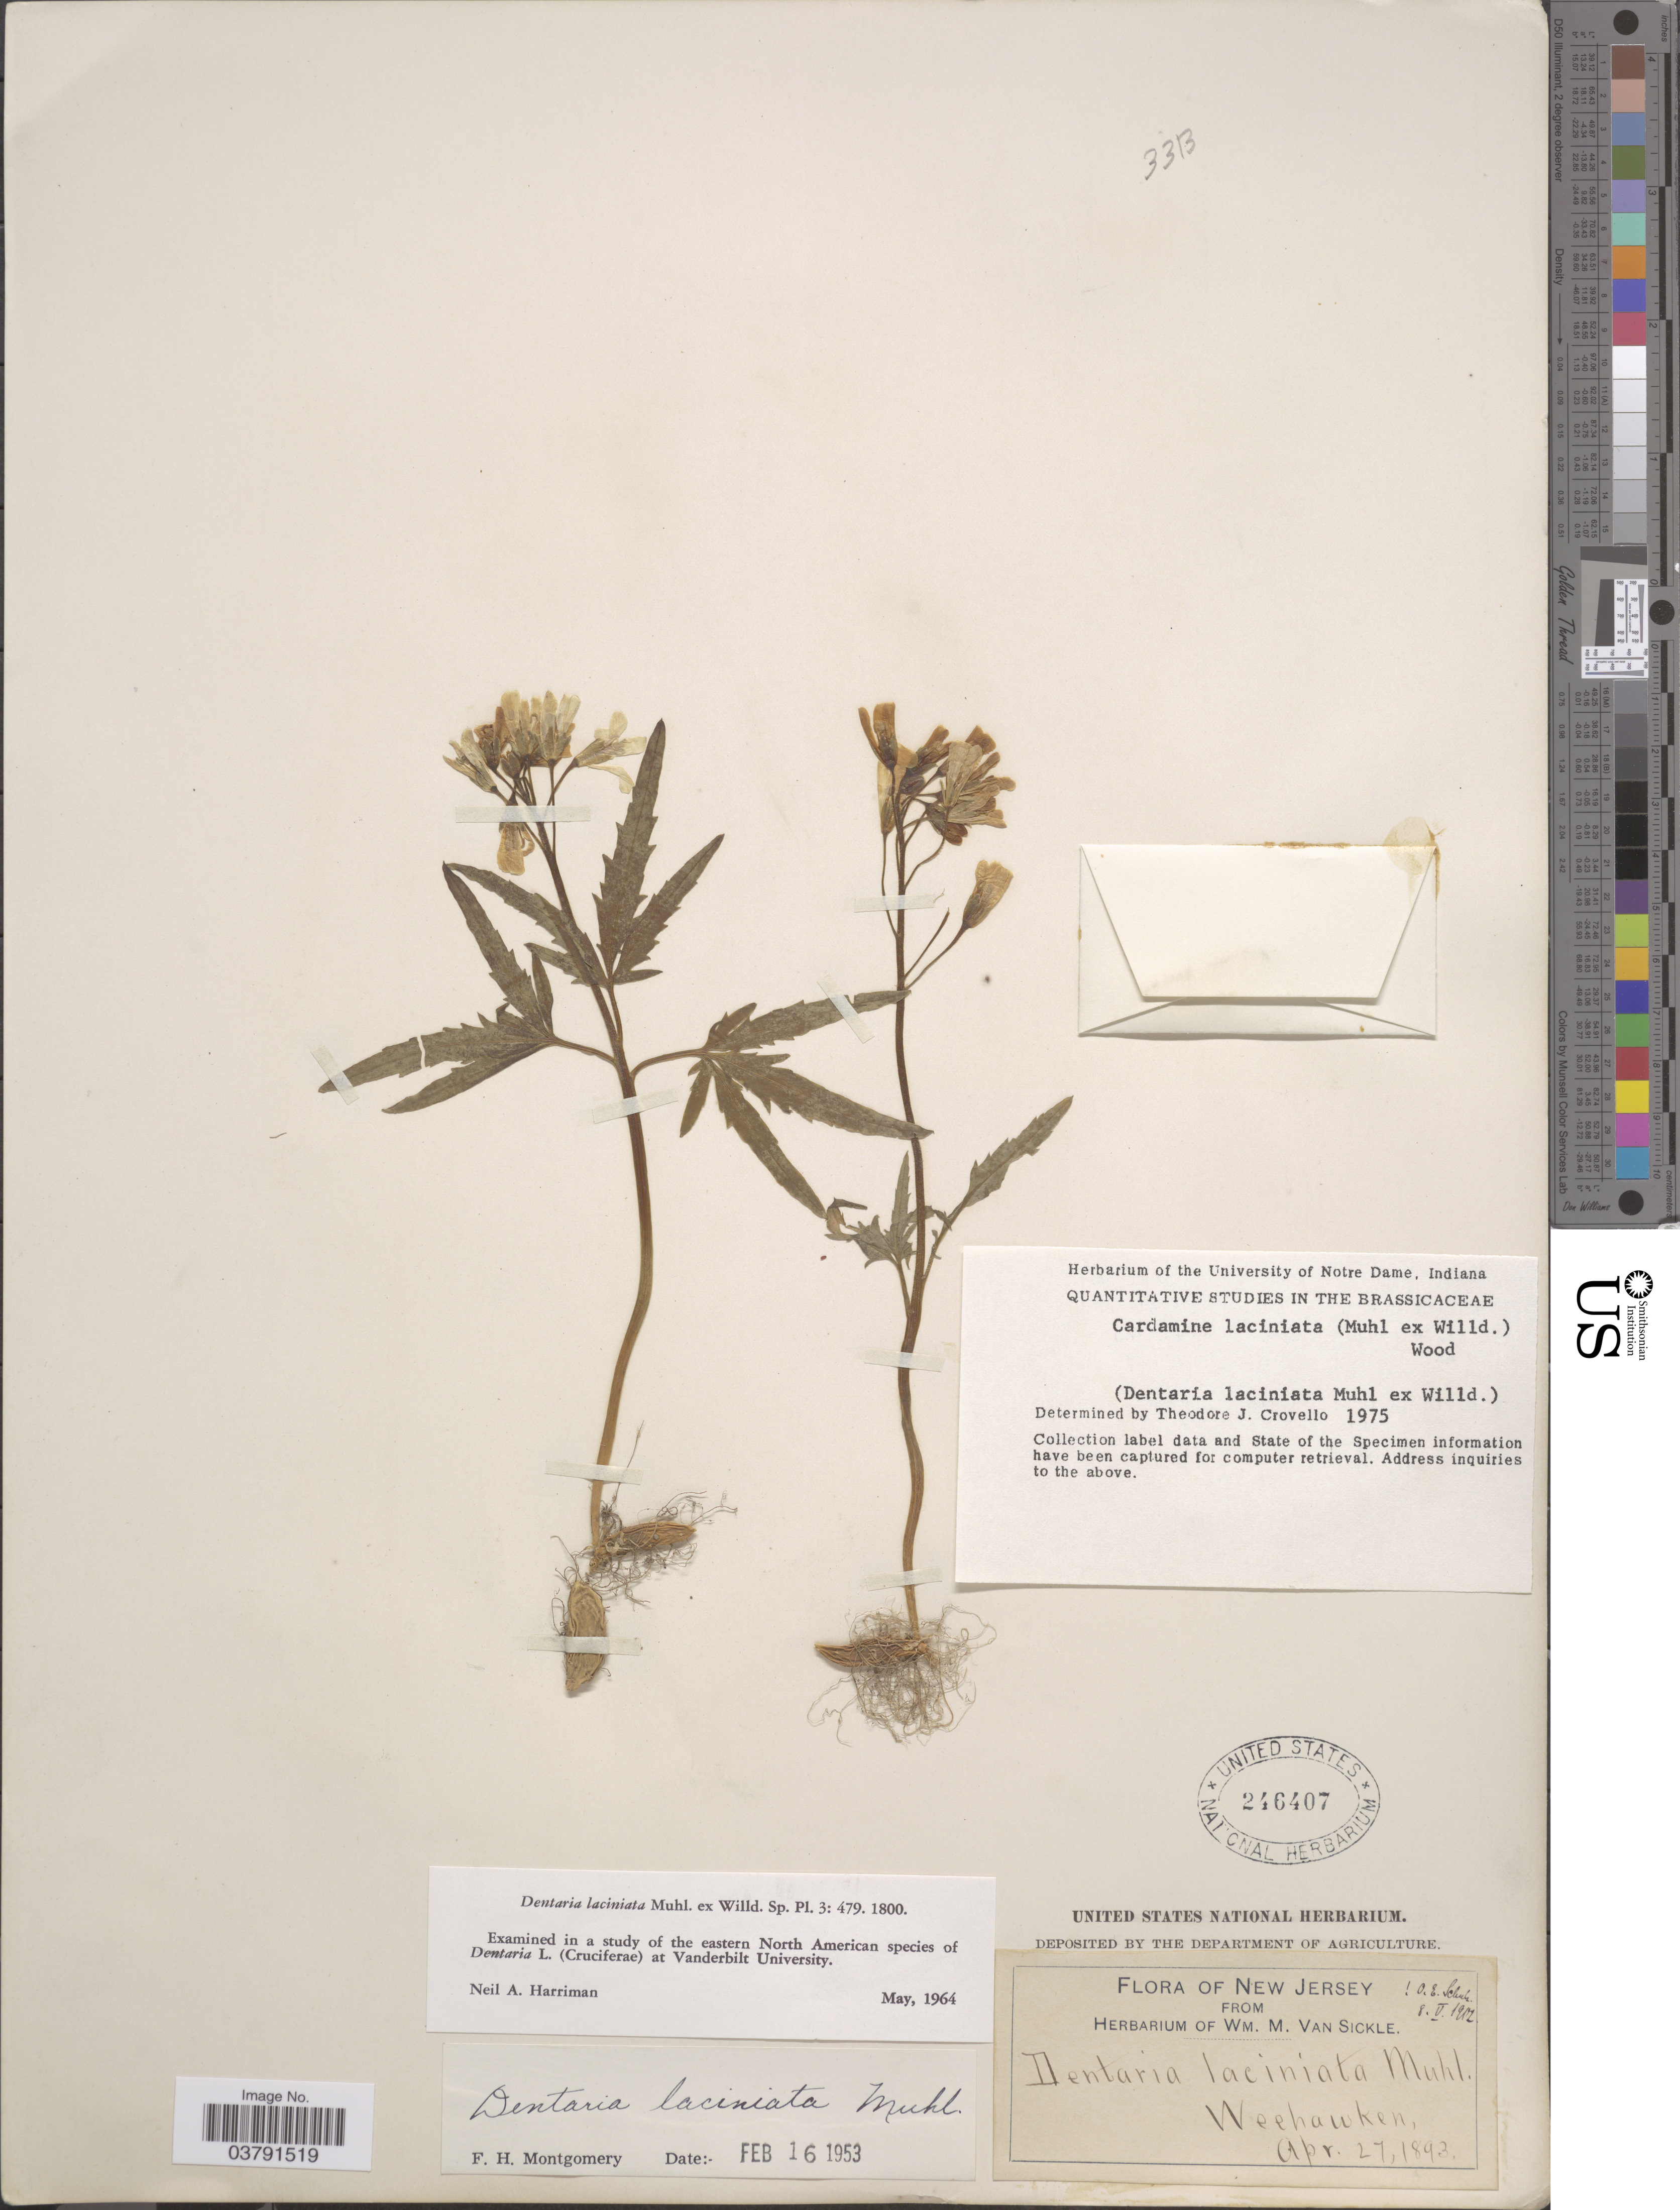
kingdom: Plantae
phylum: Tracheophyta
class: Magnoliopsida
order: Brassicales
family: Brassicaceae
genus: Dentaria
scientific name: Dentaria laciniata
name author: Muhl.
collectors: ex herb. Wm. M. Van Sickle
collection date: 1893-04-27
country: United States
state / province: New Jersey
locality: Weehawken.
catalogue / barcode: US 246407